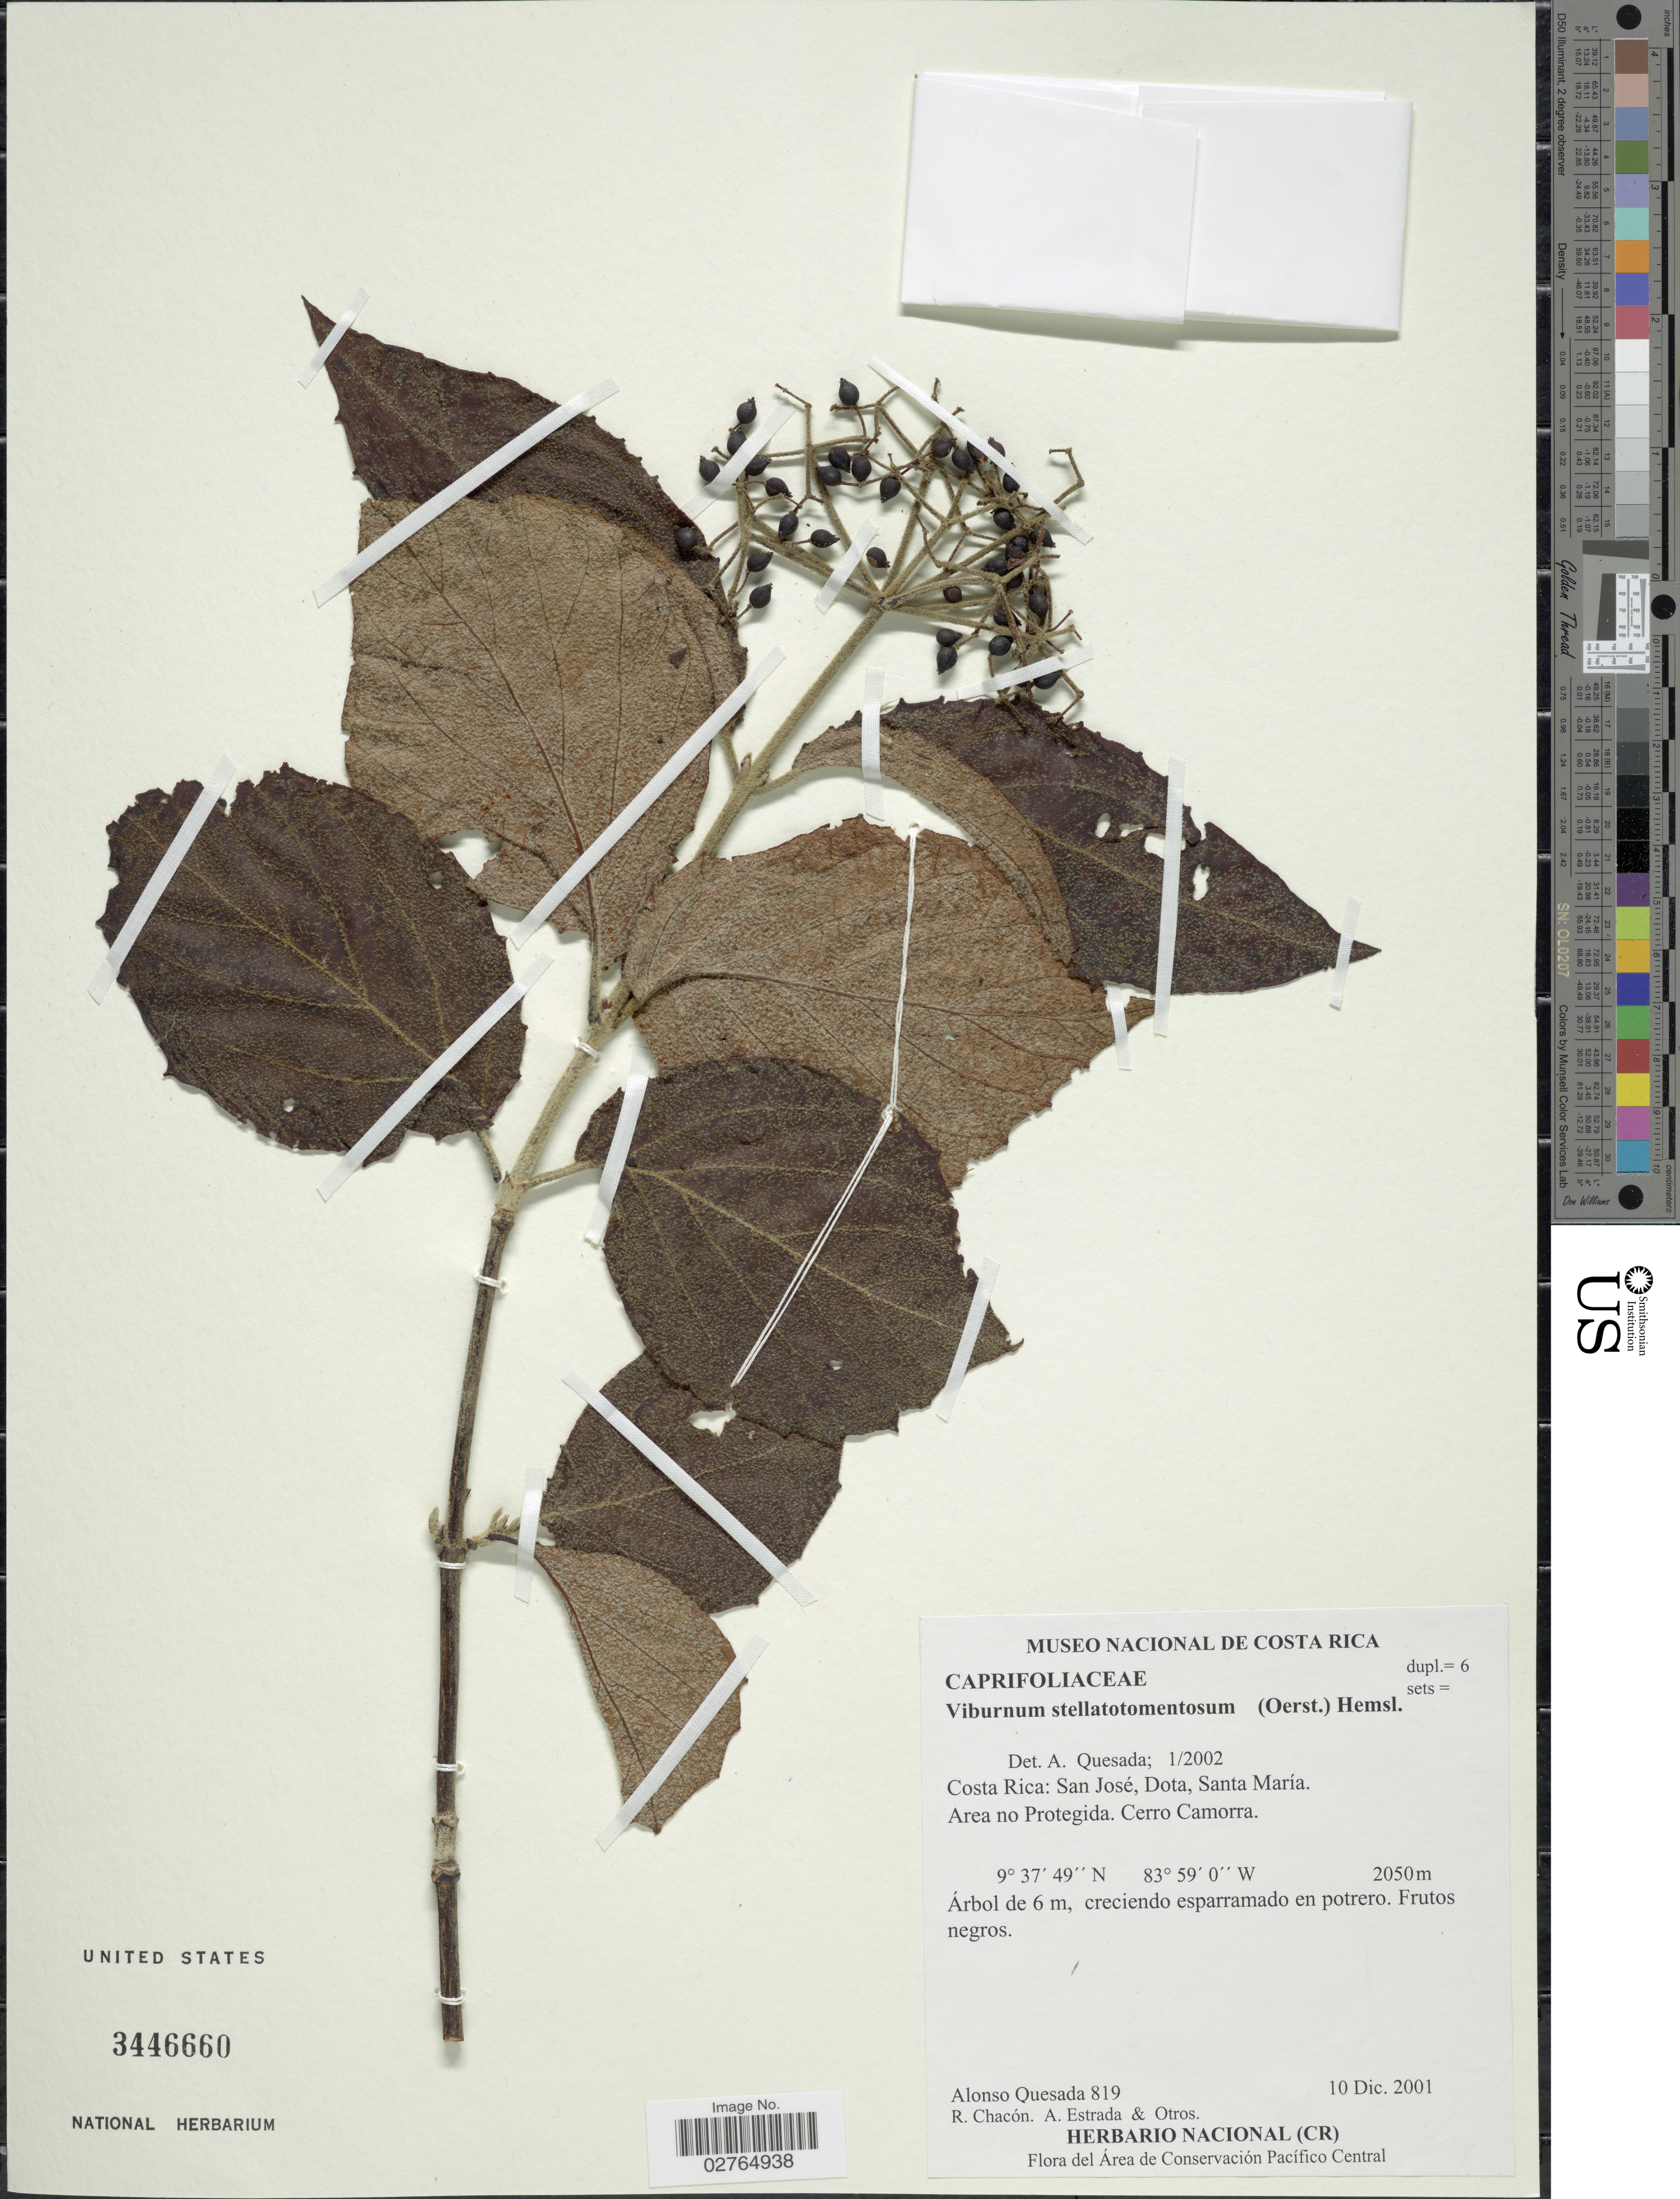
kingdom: Plantae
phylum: Tracheophyta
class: Magnoliopsida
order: Dipsacales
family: Viburnaceae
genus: Viburnum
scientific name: Viburnum stellatotomentosum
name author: (Oerst.) Hemsl.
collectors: A. Quesada, R. Chacón, A. Estrada & et al.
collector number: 819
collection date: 2001-12-10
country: Costa Rica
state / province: San José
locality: Dota,. Santa María. Area no Protegida. Cerro Camorra.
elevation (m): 2050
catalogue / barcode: US 3446660